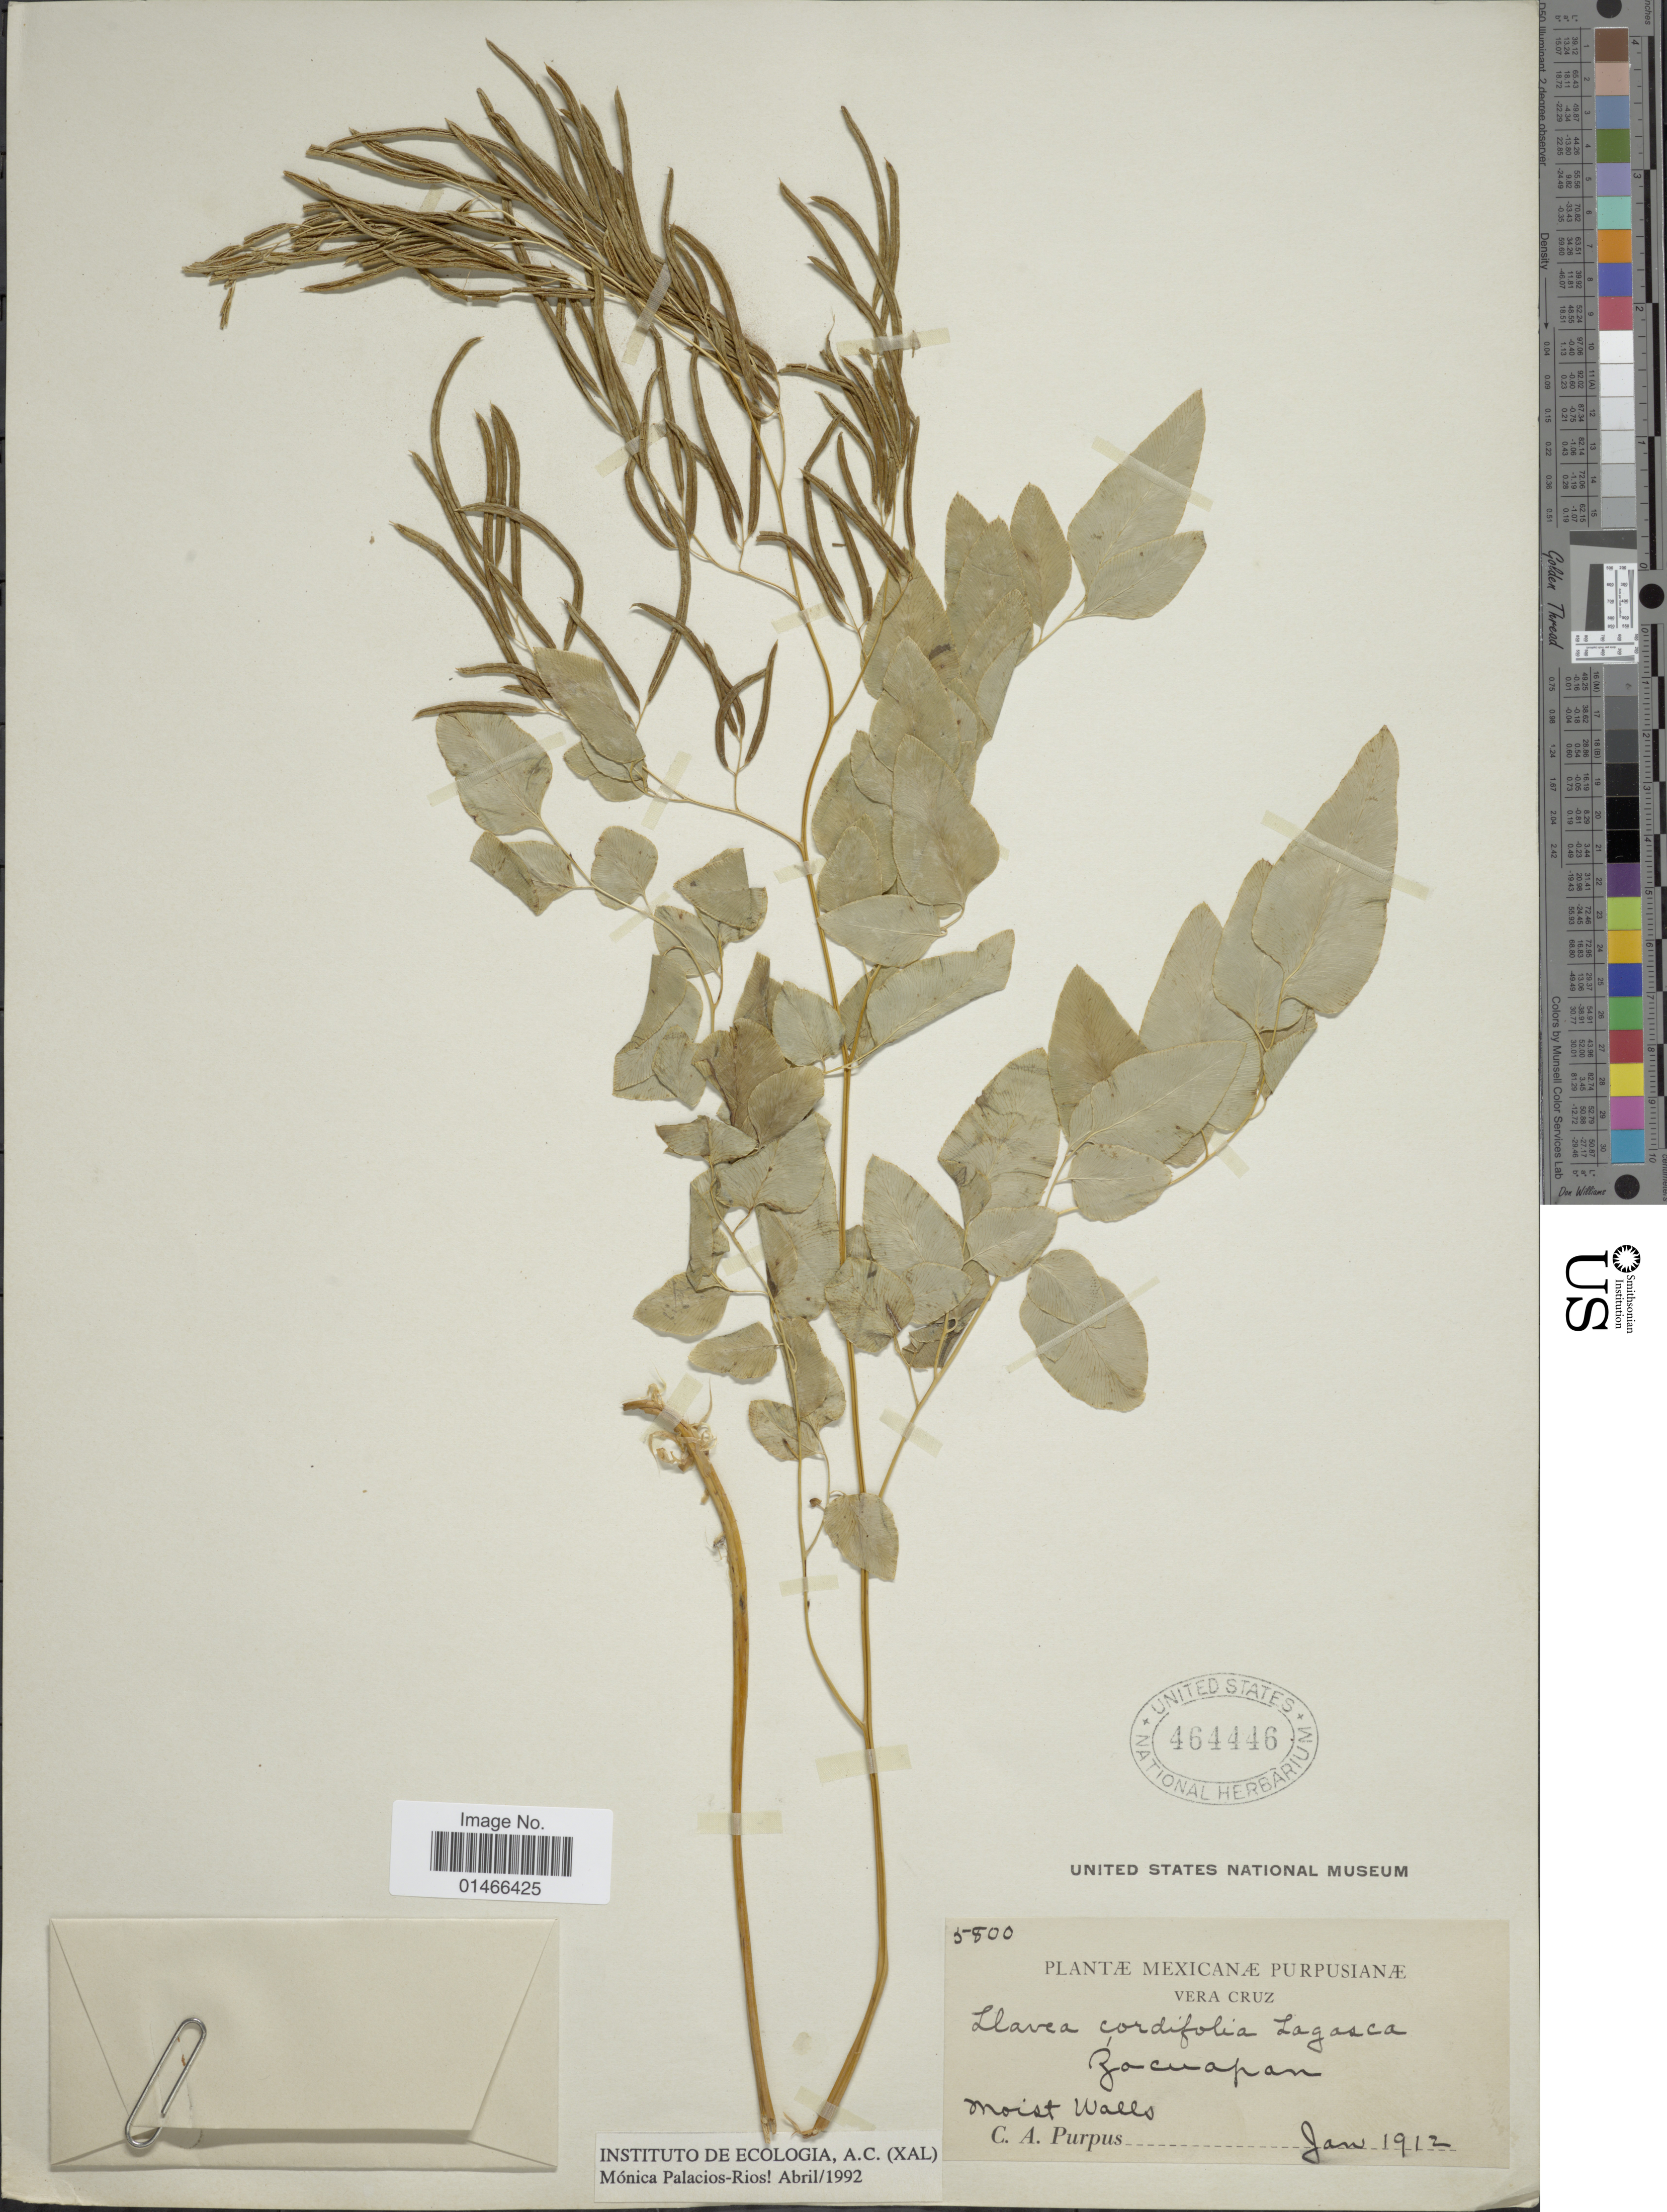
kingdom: Plantae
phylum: Tracheophyta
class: Polypodiopsida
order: Polypodiales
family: Pteridaceae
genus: Llavea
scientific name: Llavea cordifolia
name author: Lag.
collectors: C. A. Purpus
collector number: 5800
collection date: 1912-01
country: Mexico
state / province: Veracruz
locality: Vera Cruz, Zacuapan, Moist walls.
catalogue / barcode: US 464446